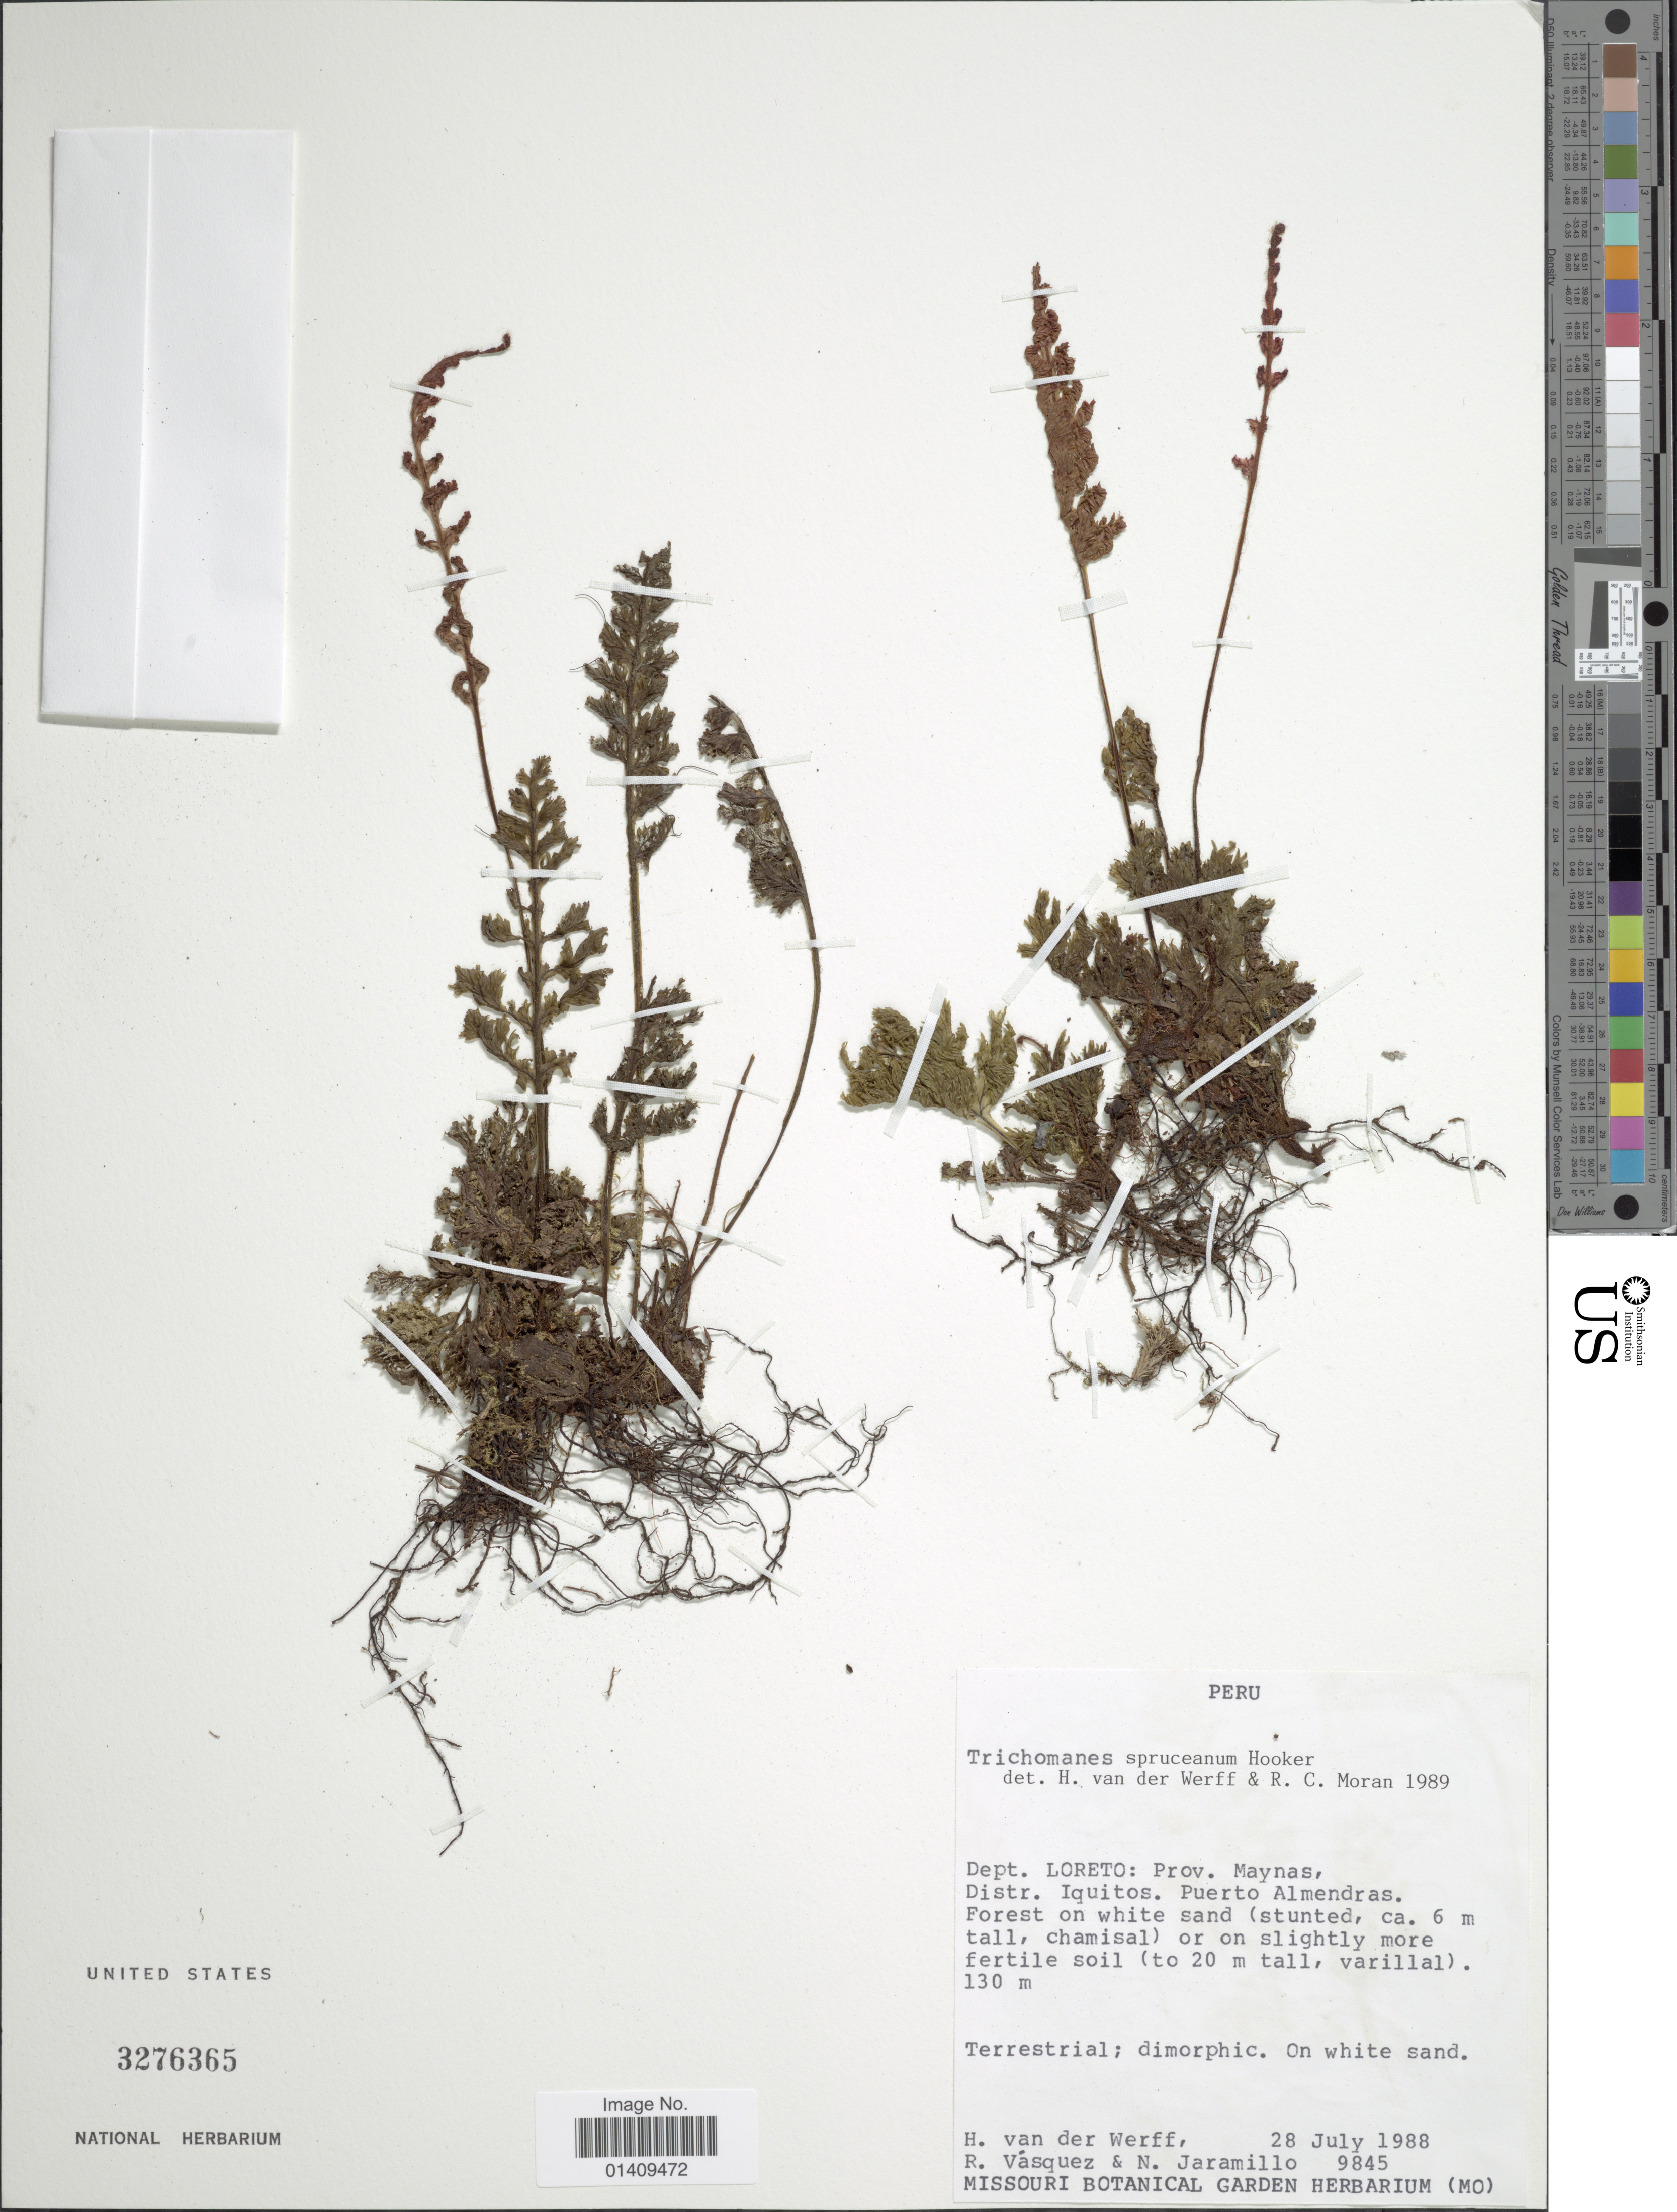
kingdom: Plantae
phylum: Tracheophyta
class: Polypodiopsida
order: Hymenophyllales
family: Hymenophyllaceae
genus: Trichomanes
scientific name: Trichomanes spruceanum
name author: Hook.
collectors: H. van der Werff, R. Vásquez & N. Jaramillo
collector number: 9845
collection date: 1988-07-28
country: Peru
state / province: Loreto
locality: Dept. Loreto prov. Maynas distr. Iquitos Puerto Almendras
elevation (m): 130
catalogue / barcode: US 3276365